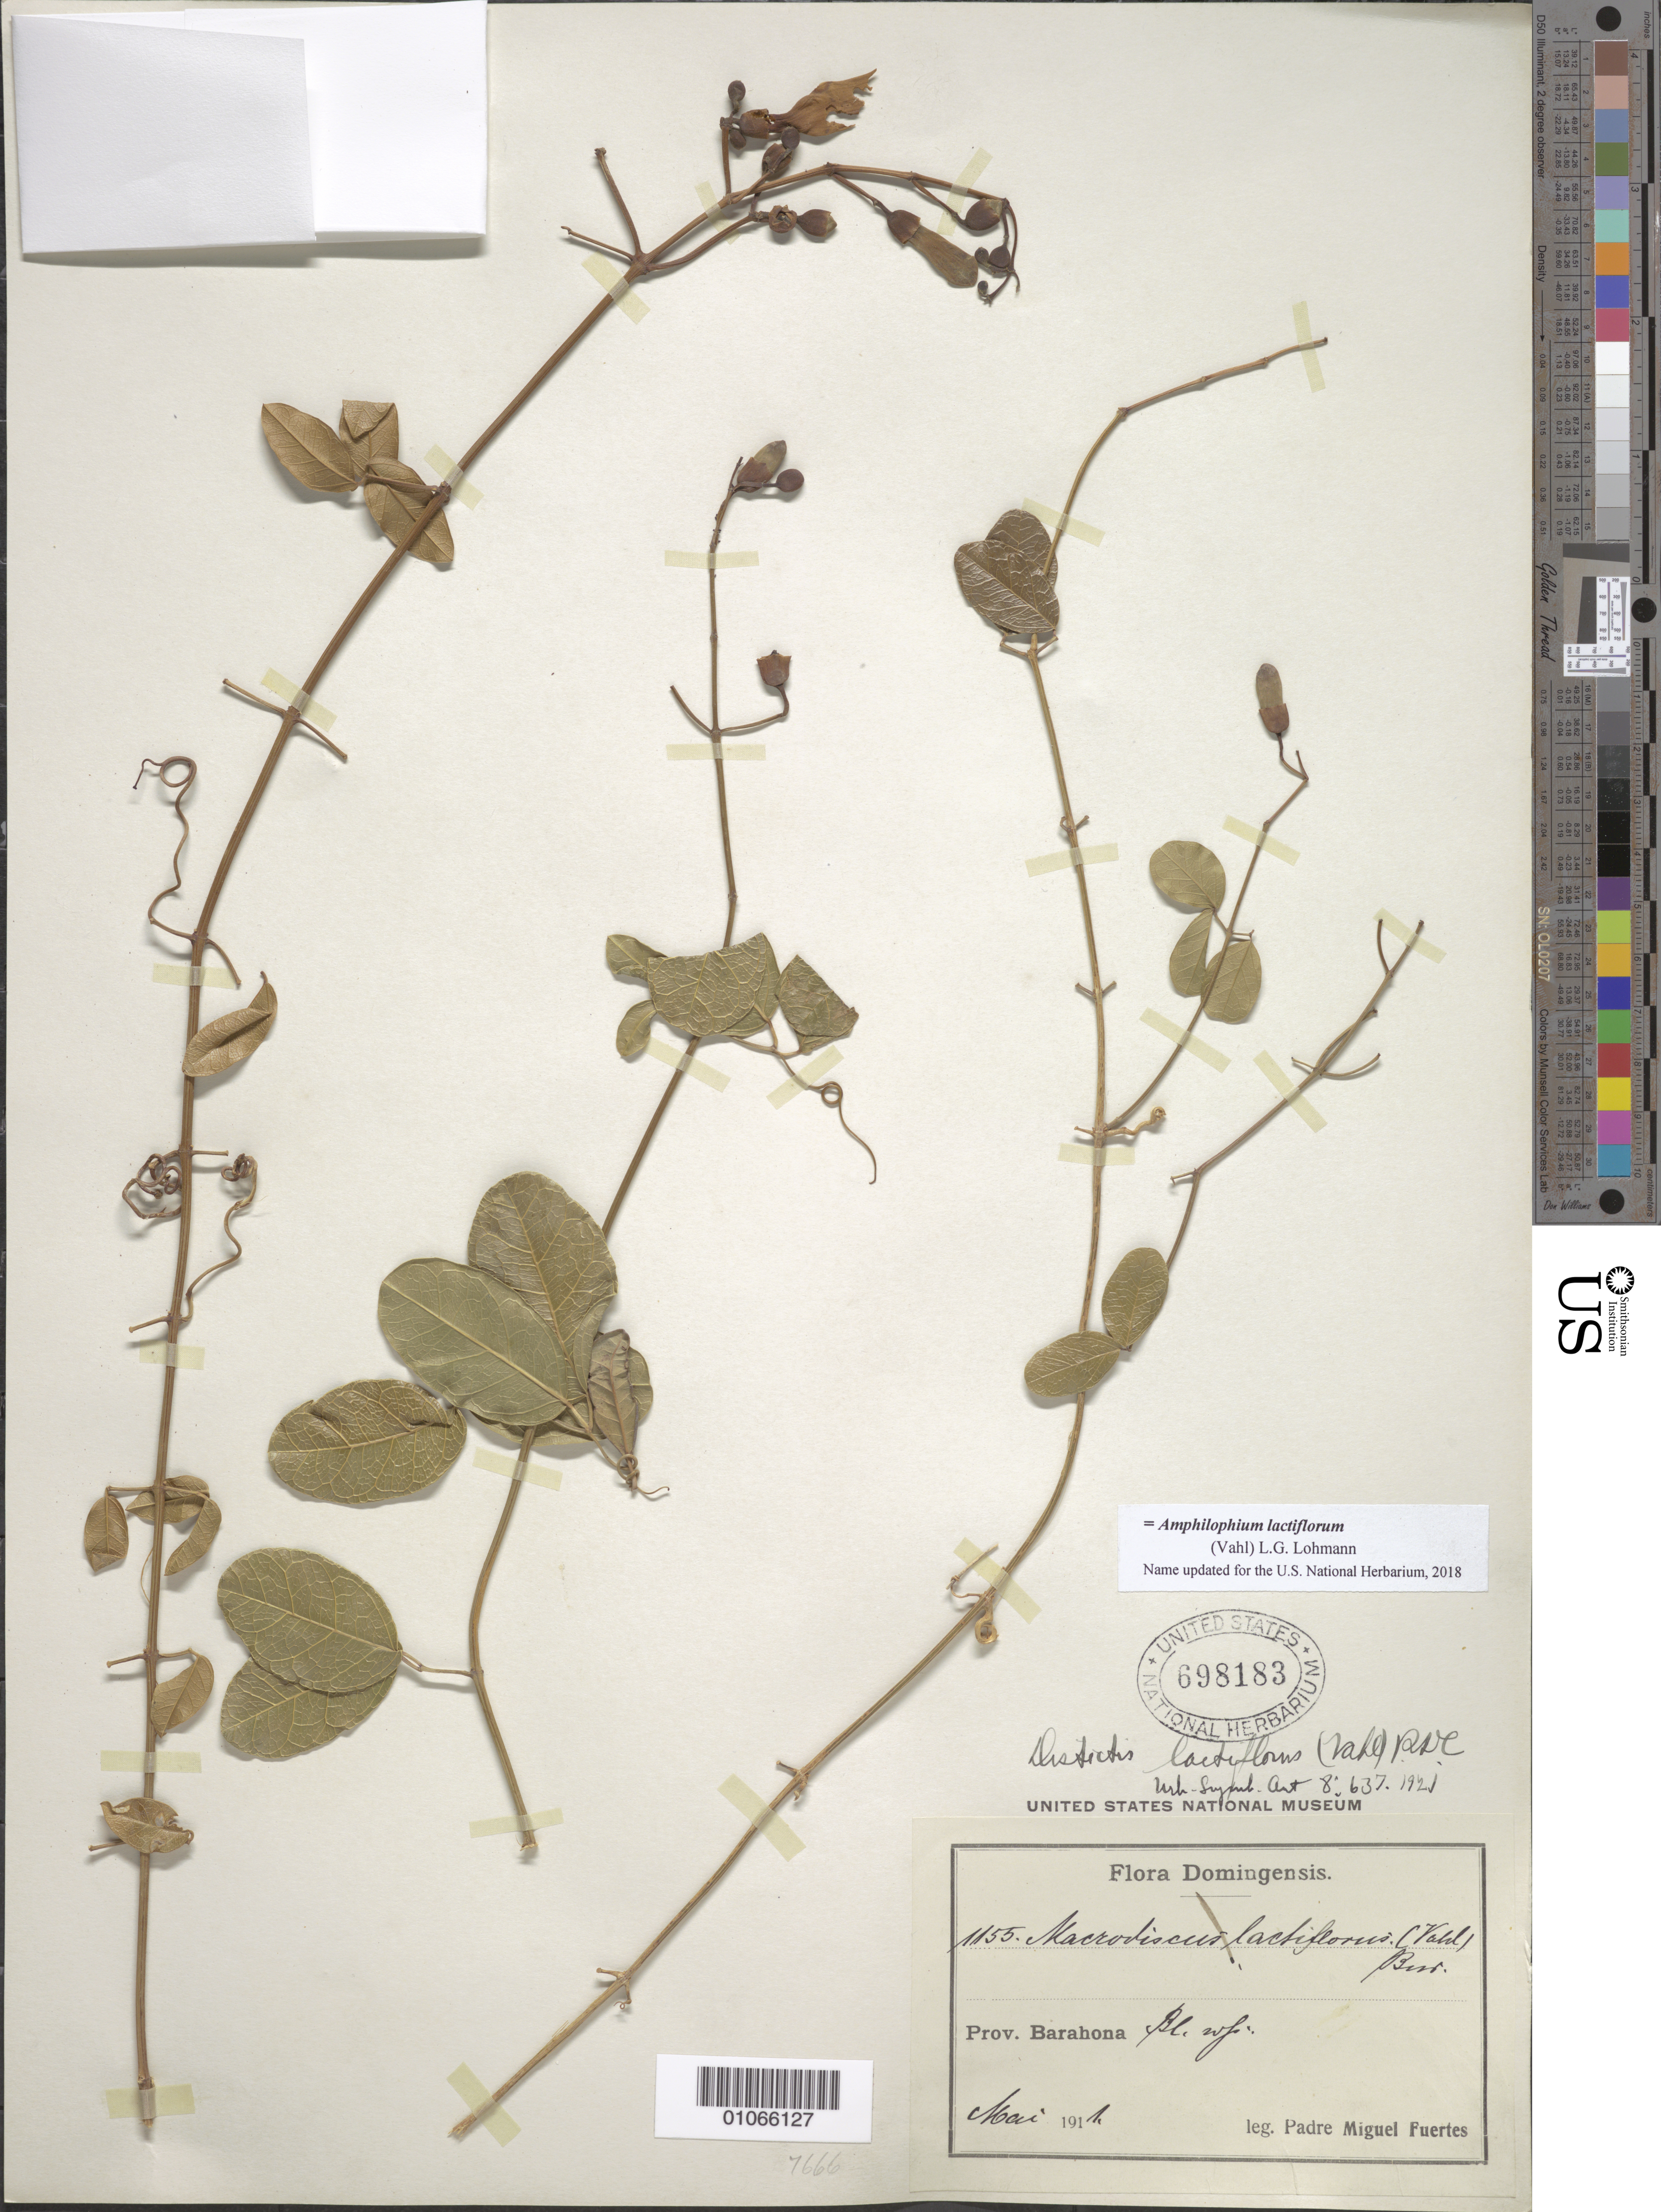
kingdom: Plantae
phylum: Tracheophyta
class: Magnoliopsida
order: Lamiales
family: Bignoniaceae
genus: Amphilophium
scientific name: Amphilophium lactiflorum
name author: (Vahl) L.G. Lohmann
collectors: P. Fuertes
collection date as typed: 01 Mar 1914 to 31 Mar 1914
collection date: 1914-05-01/1914-05-31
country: Dominican Republic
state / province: Barahona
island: Hispaniola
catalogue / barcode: US 698183